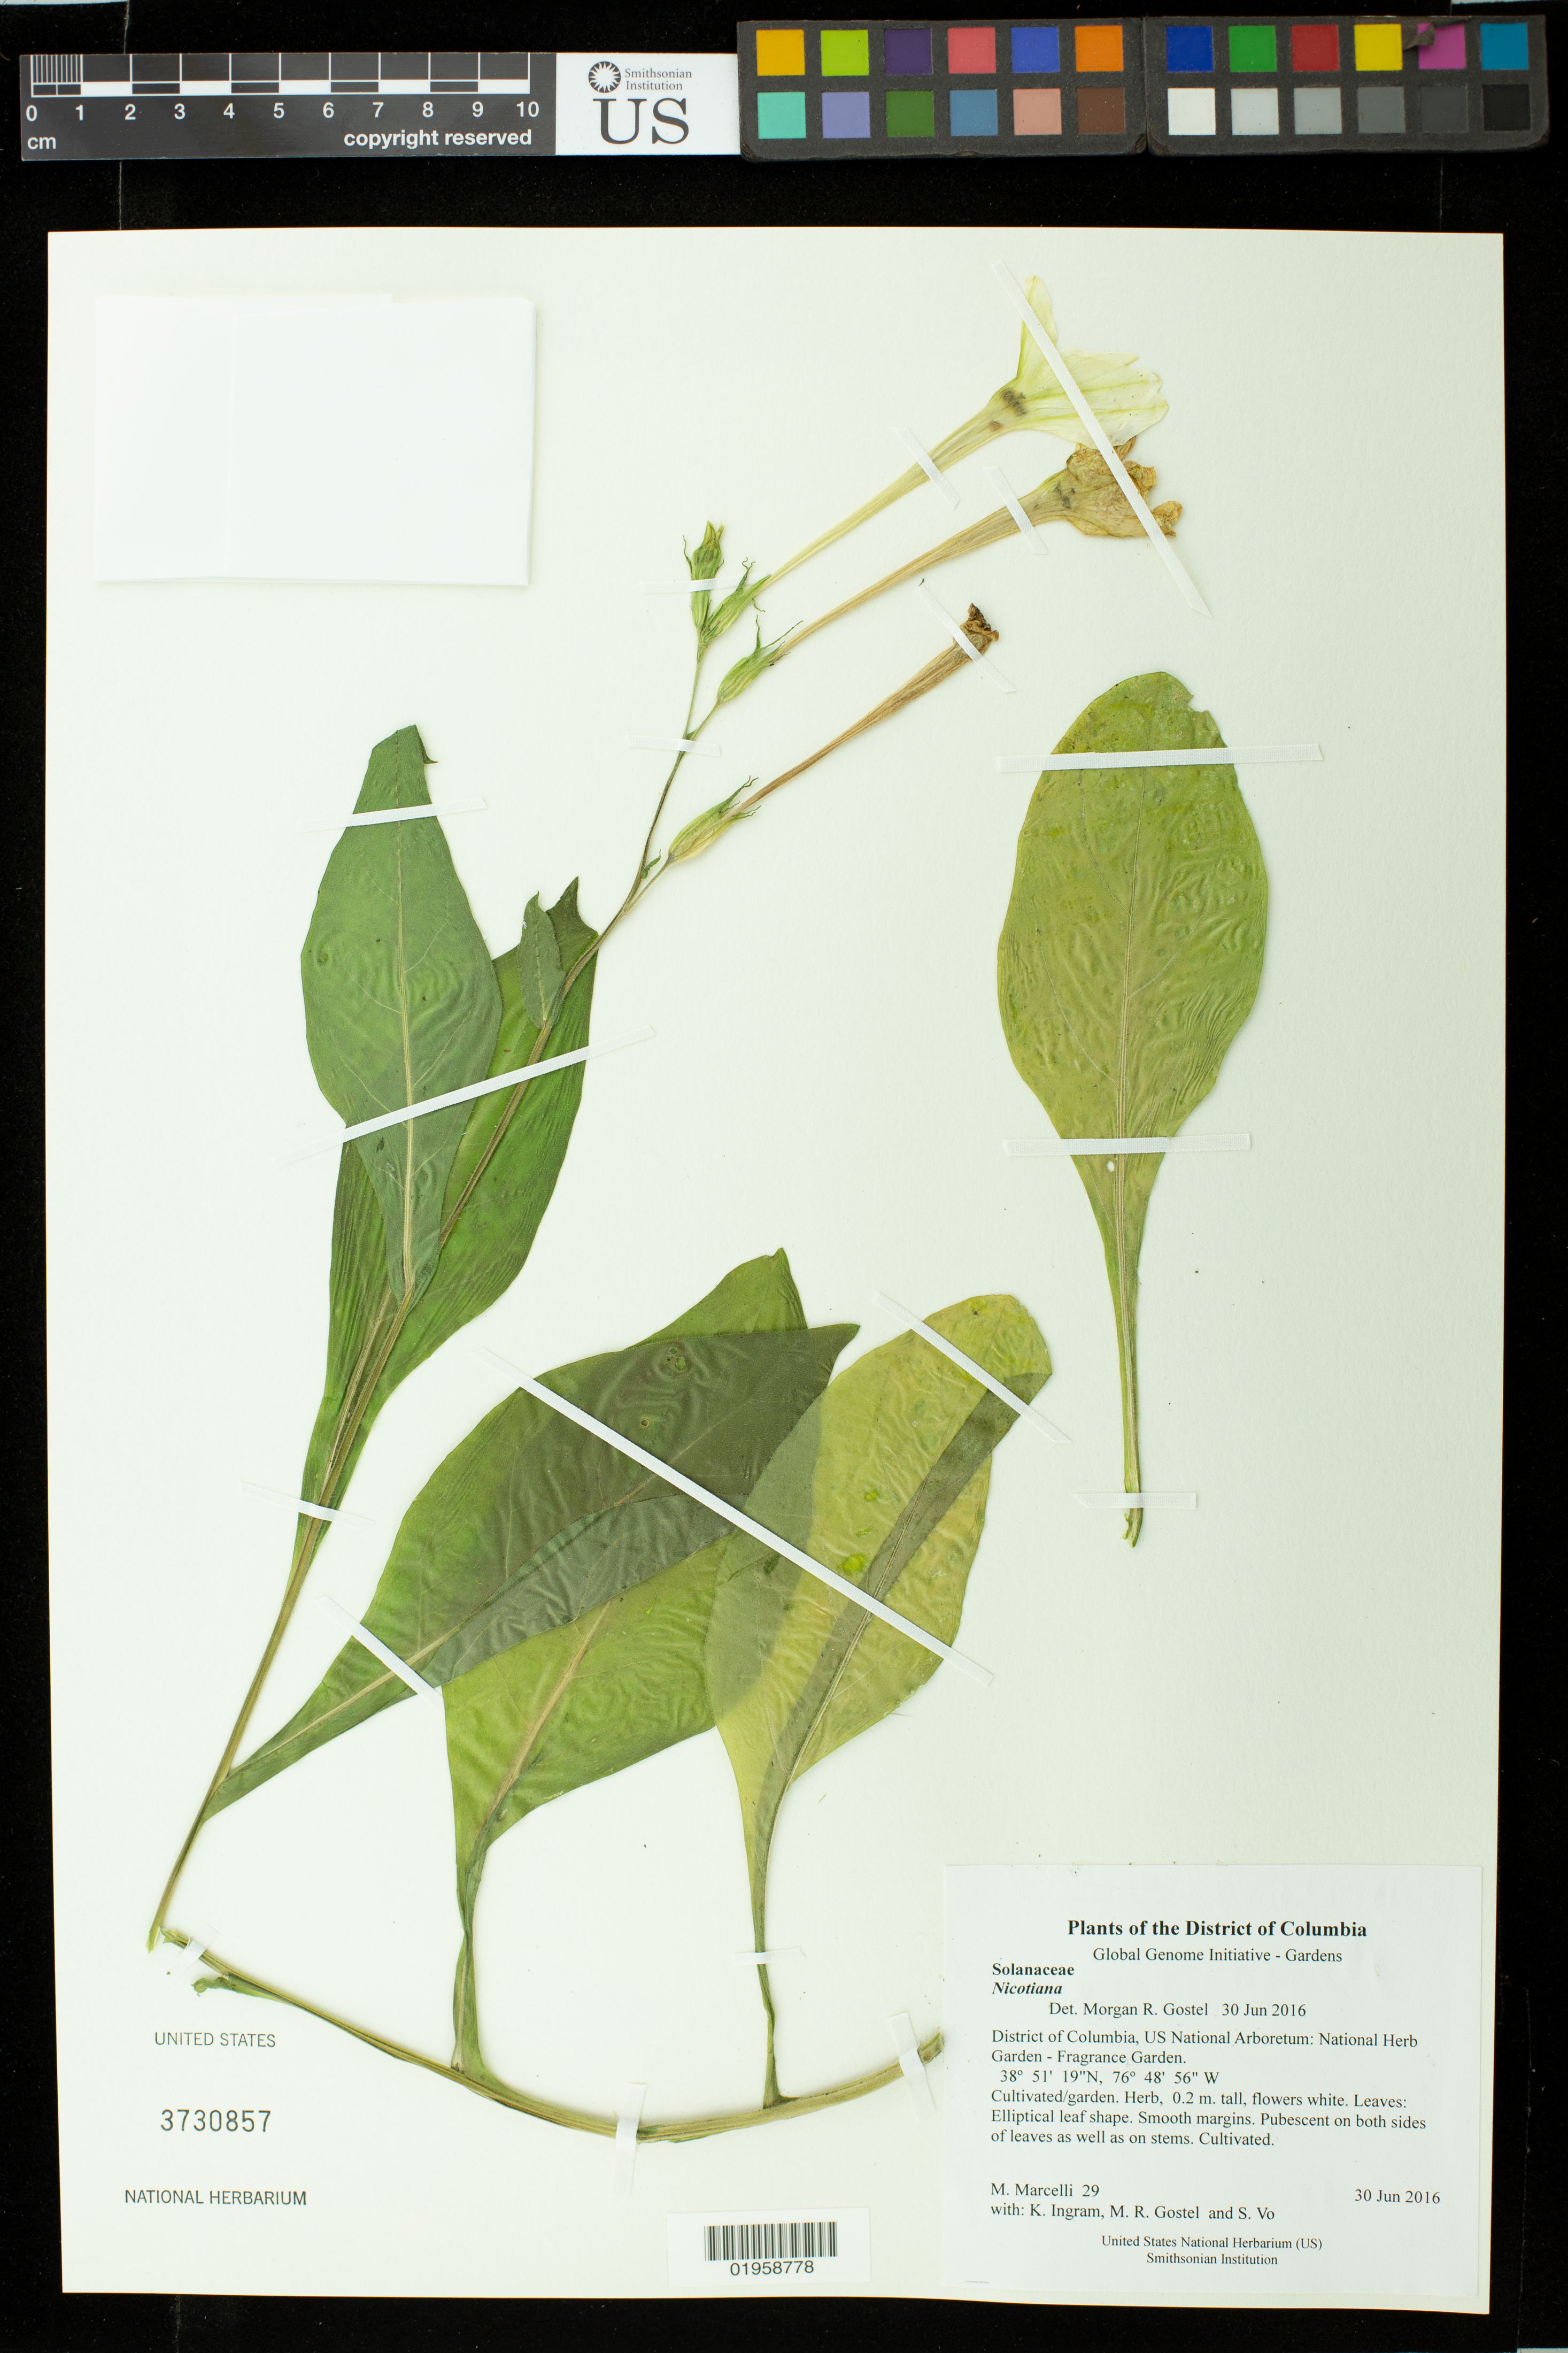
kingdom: Plantae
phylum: Tracheophyta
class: Magnoliopsida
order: Solanales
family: Solanaceae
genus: Nicotiana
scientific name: Nicotiana sp.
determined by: Gostel, Morgan R., (BRIT), Botanical Research Institute of Texas (UNITED STATES)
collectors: M. Marcelli, K. S. Ingram, M. R. Gostel & S. Vo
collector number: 29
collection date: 2016-06-30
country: United States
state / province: District of Columbia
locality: US National Arboretum: National Herb Garden - Fragrance Garden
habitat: Cultivated/garden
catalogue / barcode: US 3730857